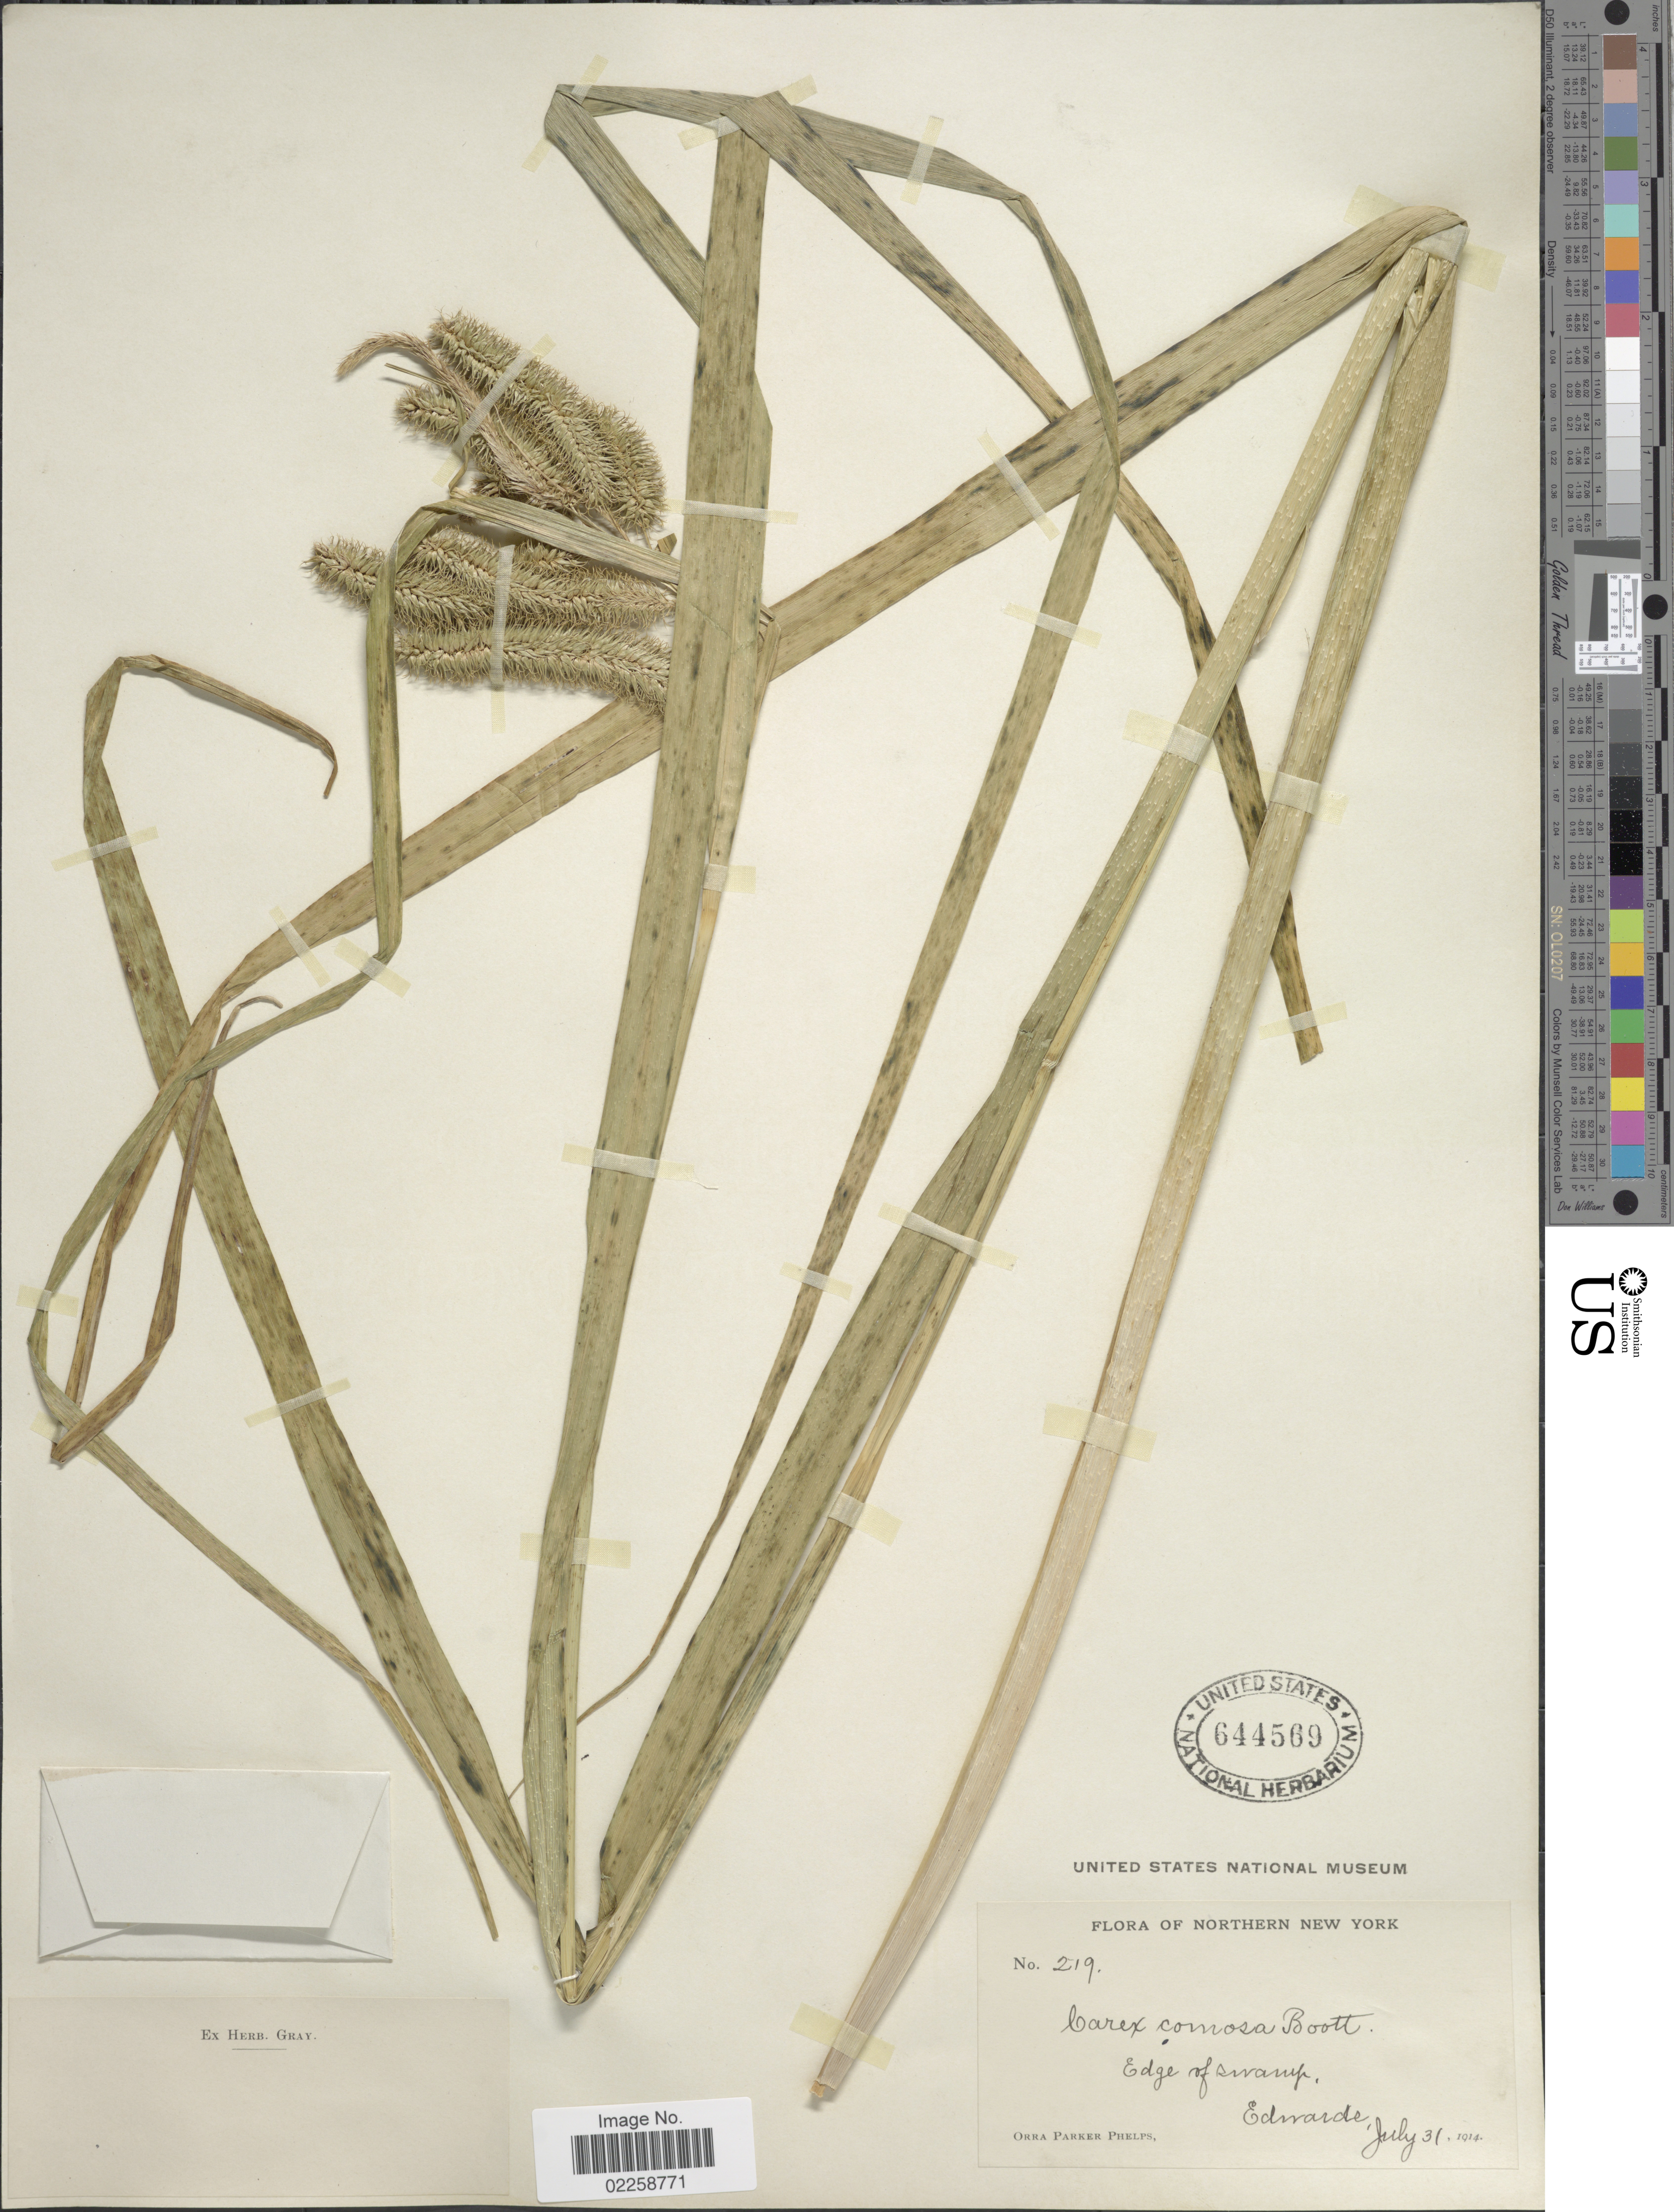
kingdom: Plantae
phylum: Tracheophyta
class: Liliopsida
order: Poales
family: Cyperaceae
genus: Carex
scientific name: Carex comosa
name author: Boott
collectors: O. P. Phelps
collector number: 219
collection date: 1914-07-31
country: United States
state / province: New York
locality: Northern New York, Edge of swamp, Edwards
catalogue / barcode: US 644569